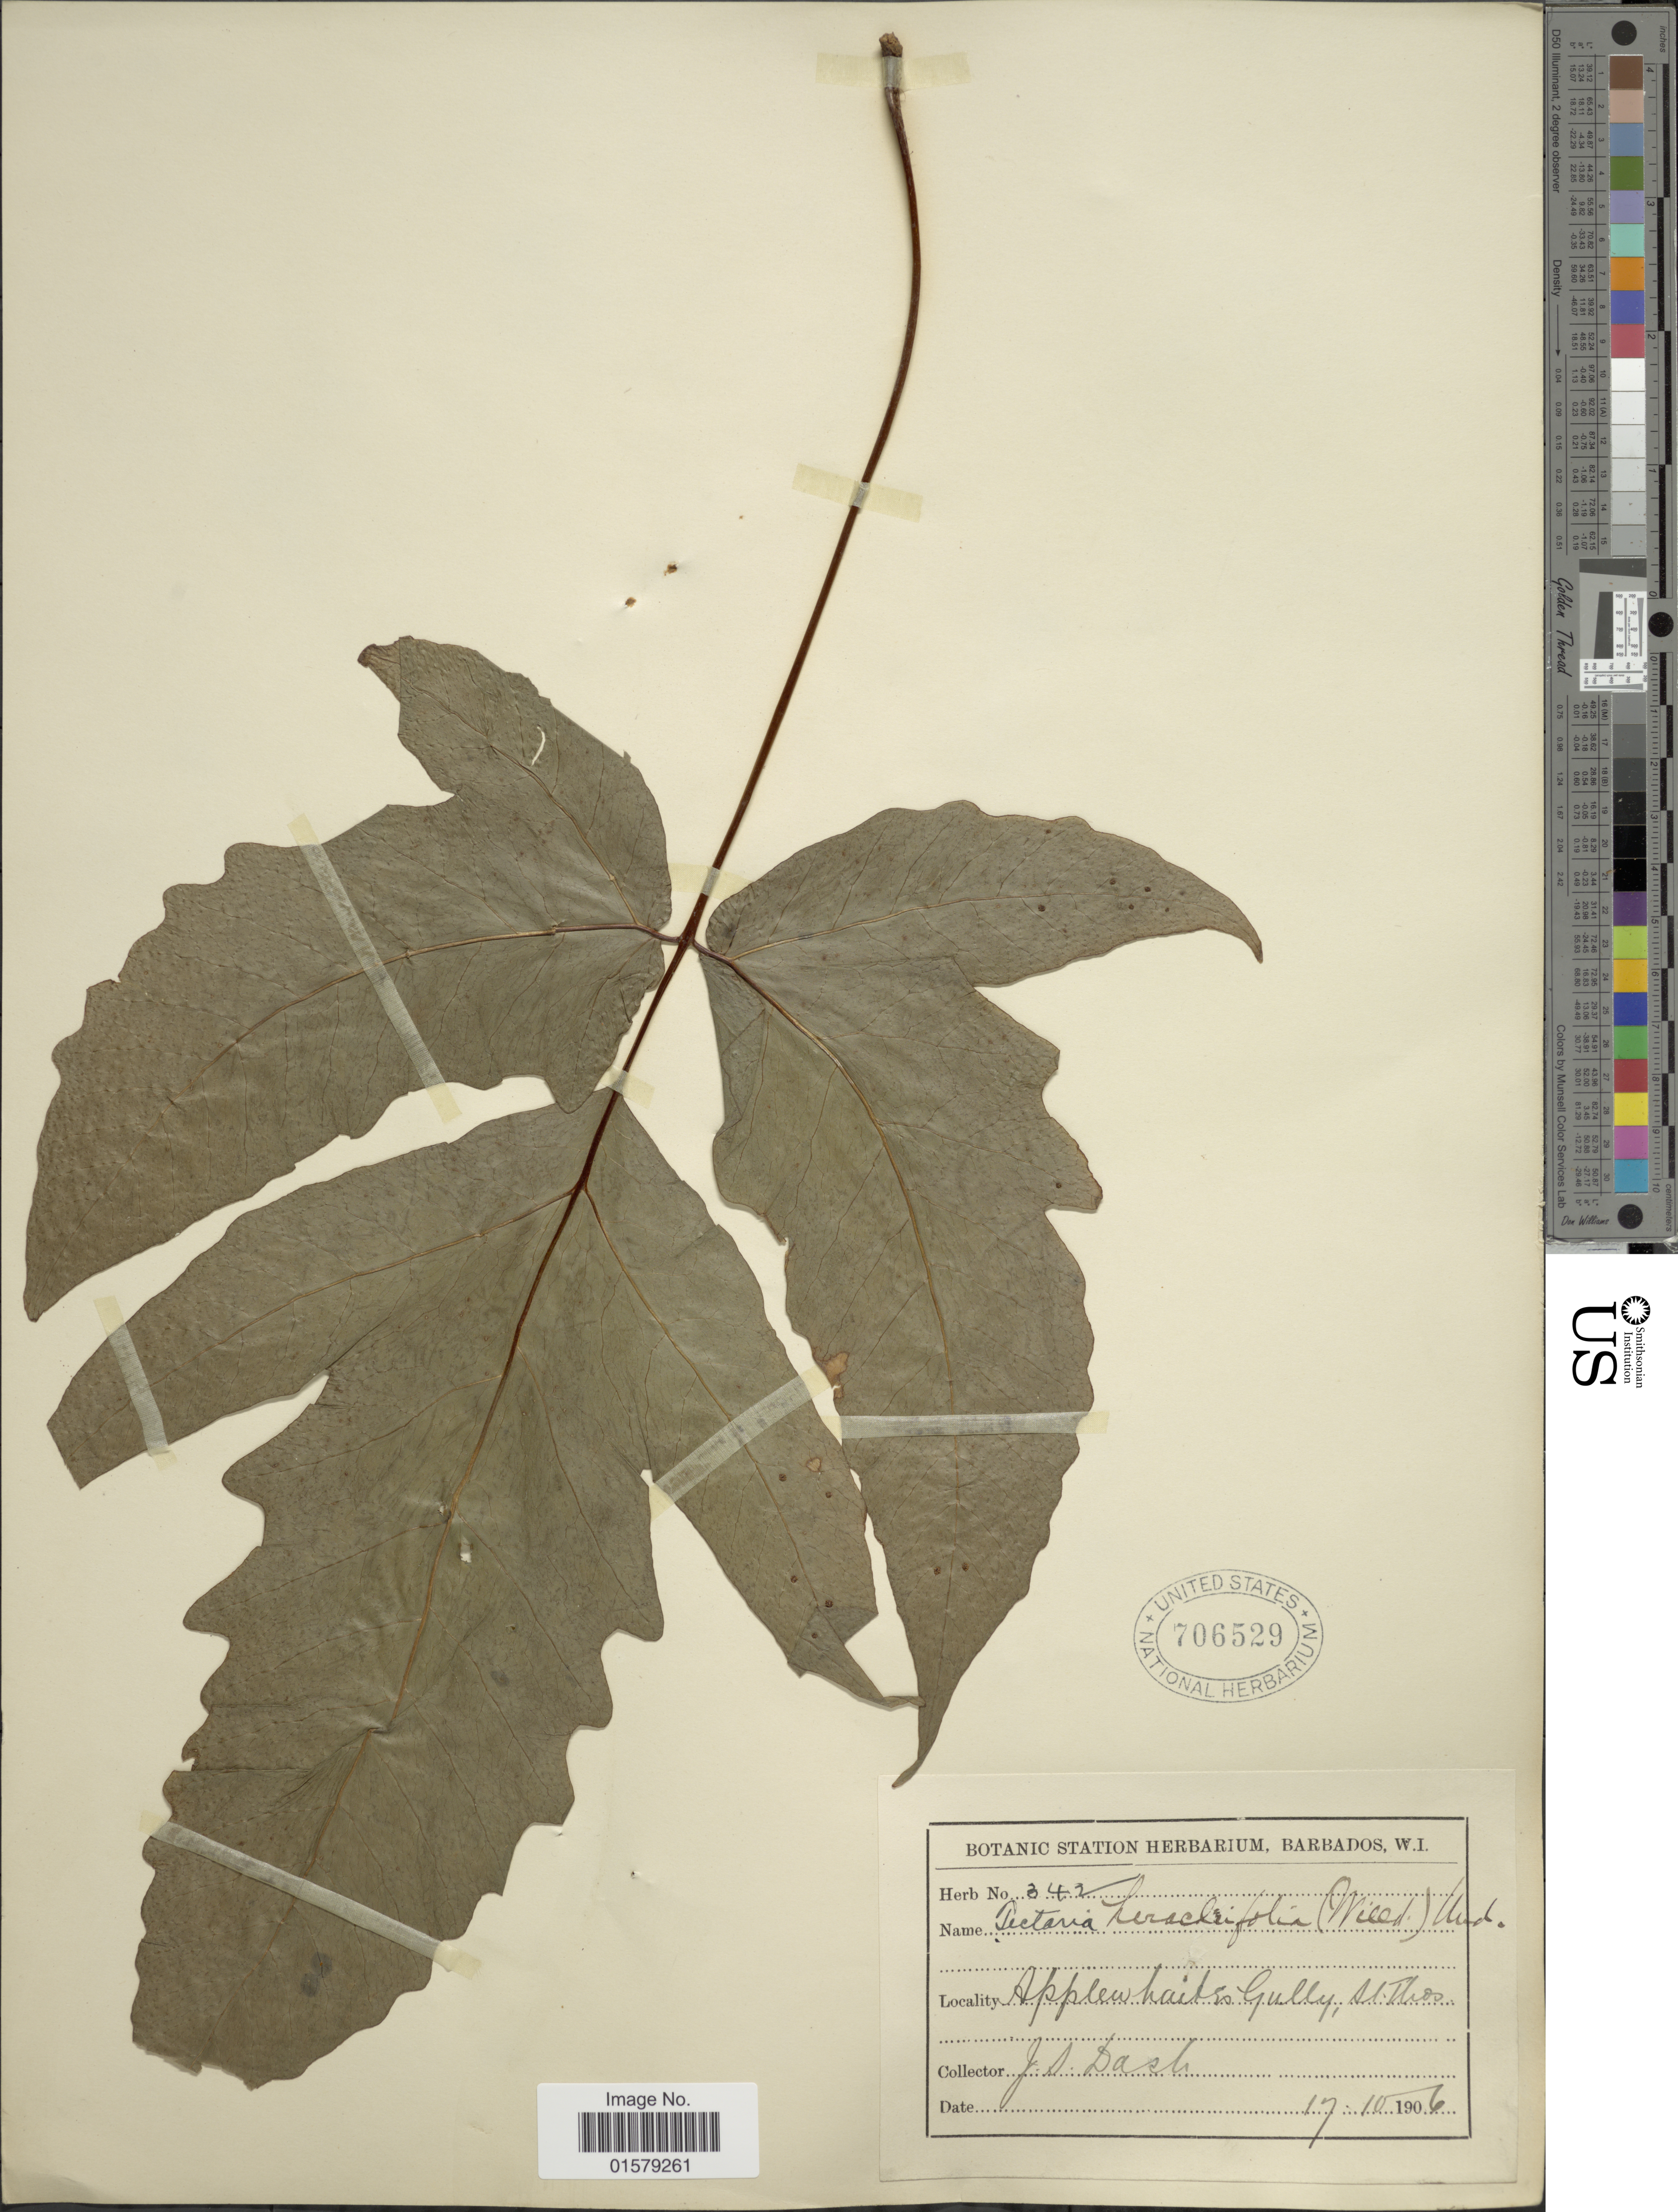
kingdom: Plantae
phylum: Tracheophyta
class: Polypodiopsida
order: Polypodiales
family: Tectariaceae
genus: Tectaria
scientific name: Tectaria heracleifolia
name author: (Willd.) Underw.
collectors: J. Dash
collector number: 342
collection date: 1906-10-17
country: Barbados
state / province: Saint Thomas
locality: Applewhaites Gully, St. Thos.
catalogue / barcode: US 706529